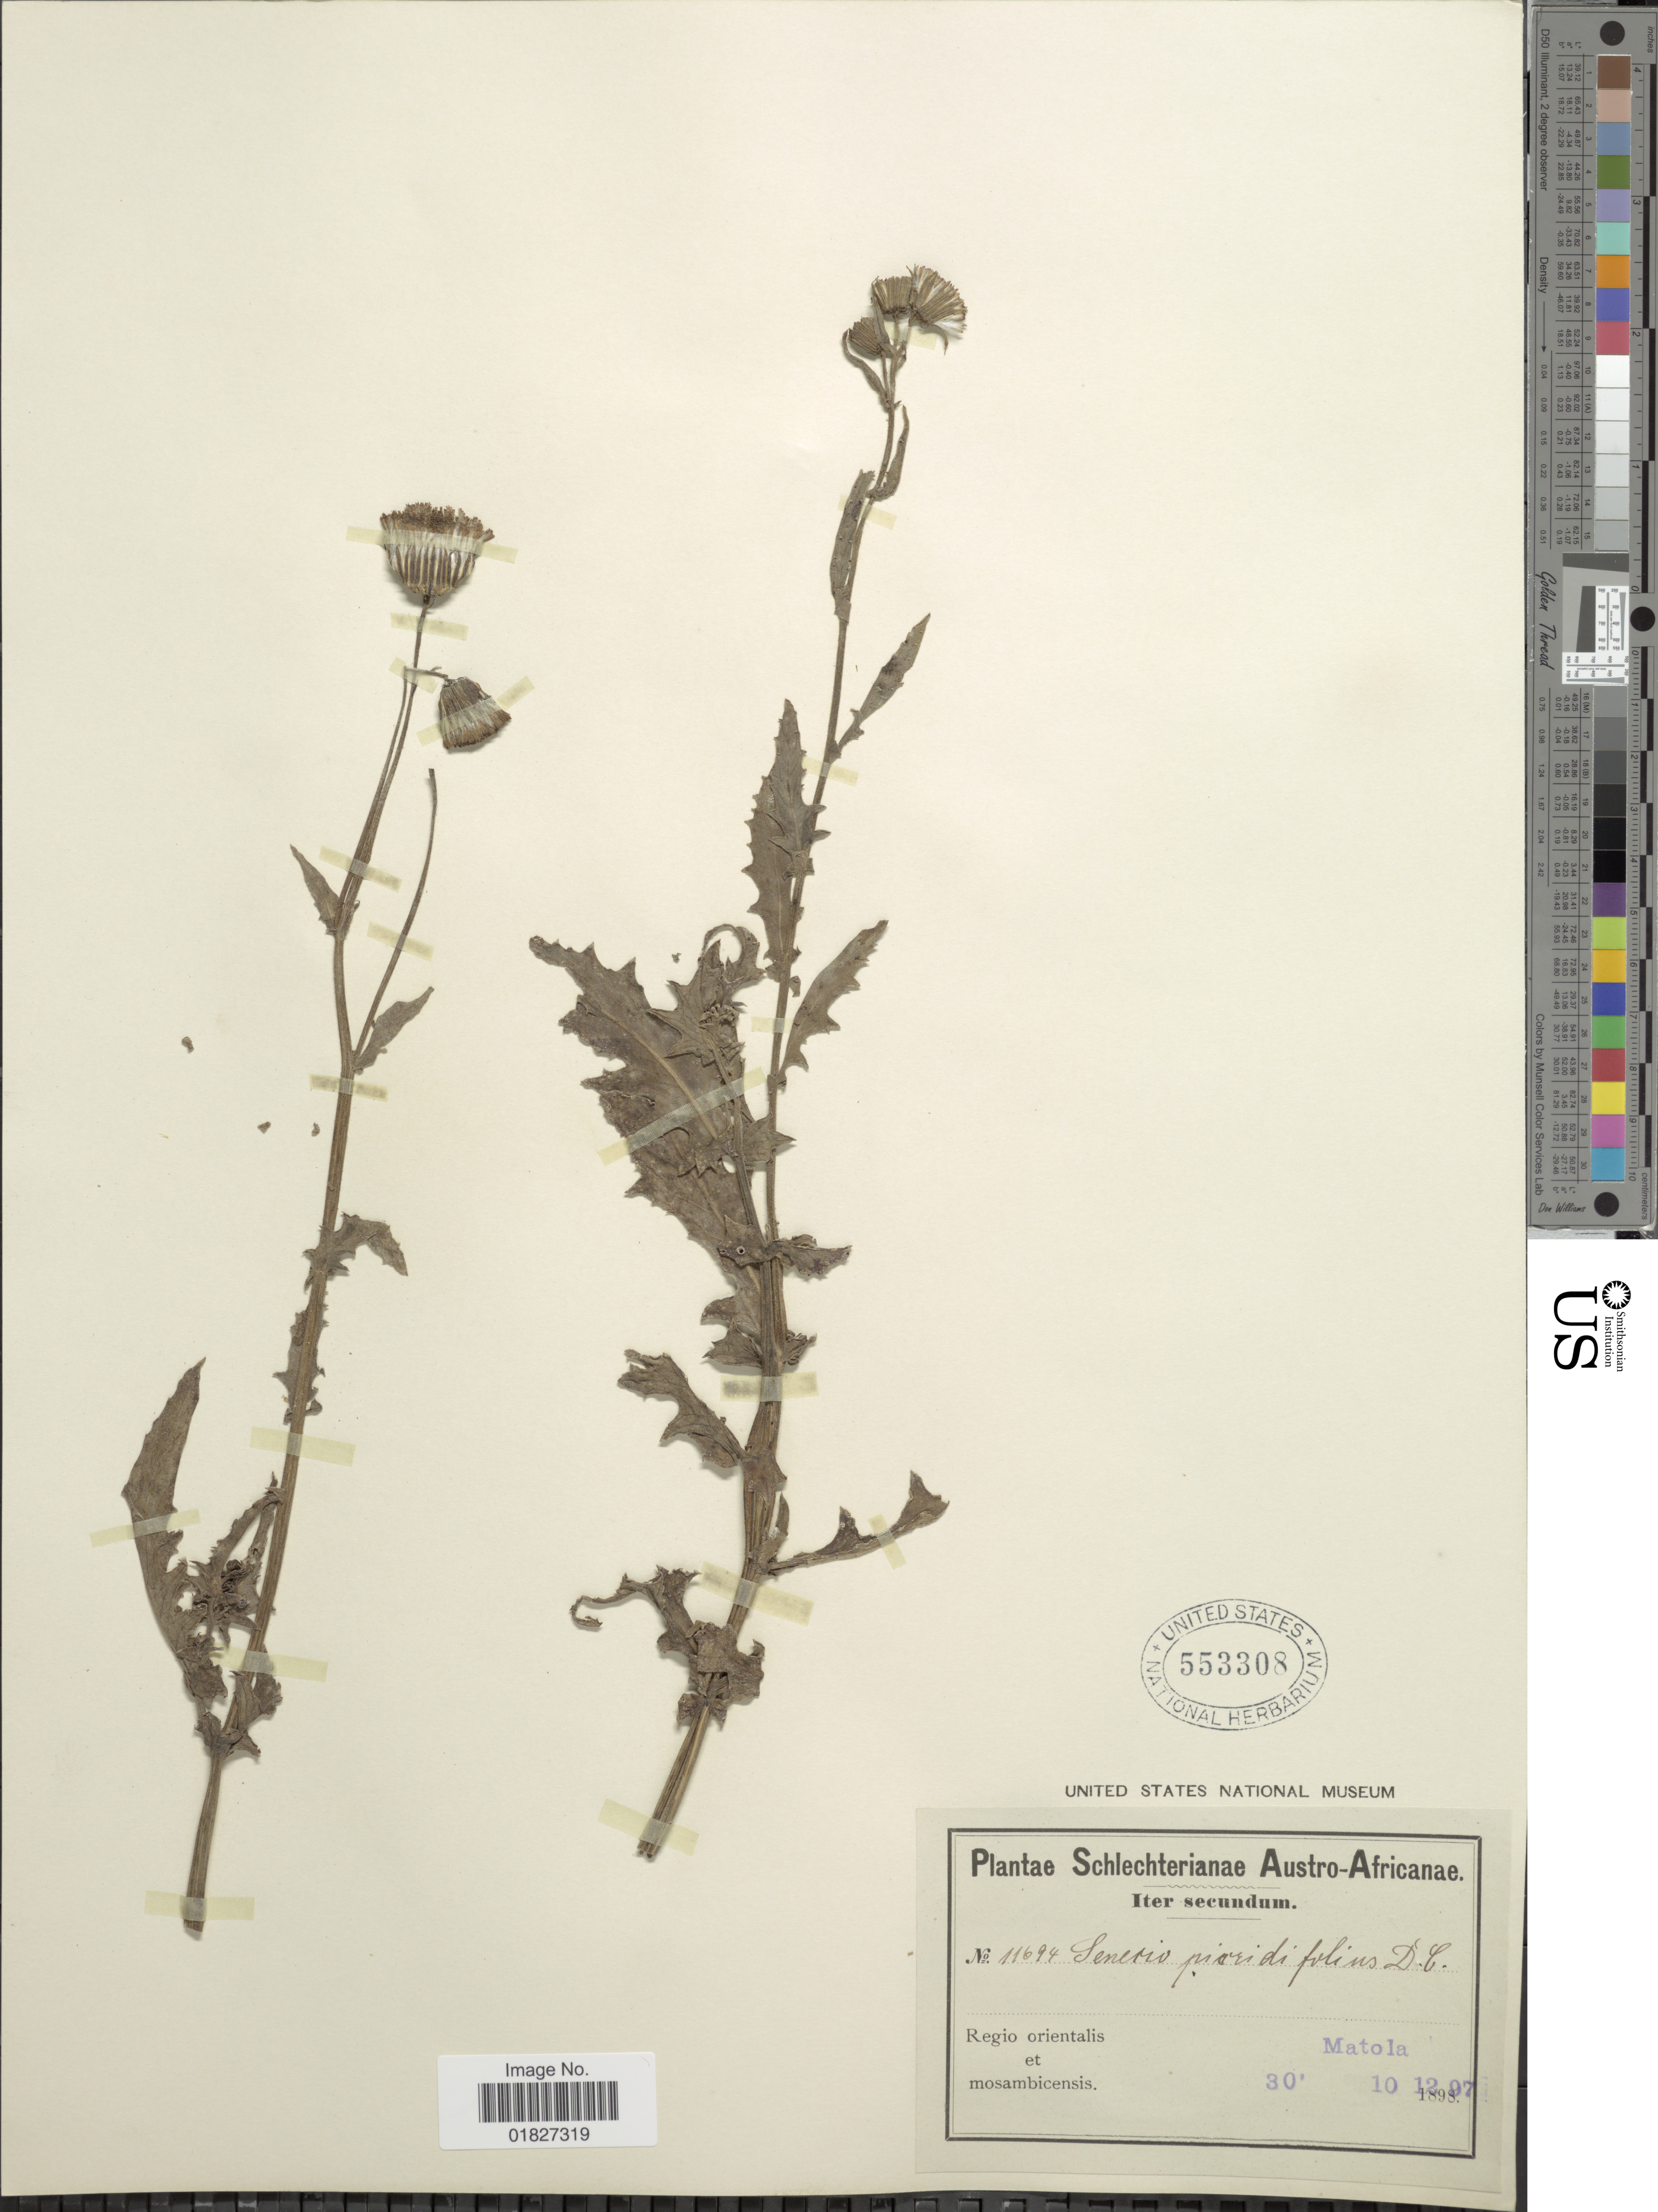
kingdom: Plantae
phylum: Tracheophyta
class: Magnoliopsida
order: Asterales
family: Asteraceae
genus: Gynura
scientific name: Gynura picridifolius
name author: DC.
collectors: Schlechter, --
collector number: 11694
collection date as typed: Transcribed d/m/y: 10/12/97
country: Mozambique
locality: Austro-Africanae, Matola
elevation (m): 9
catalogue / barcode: US 553308